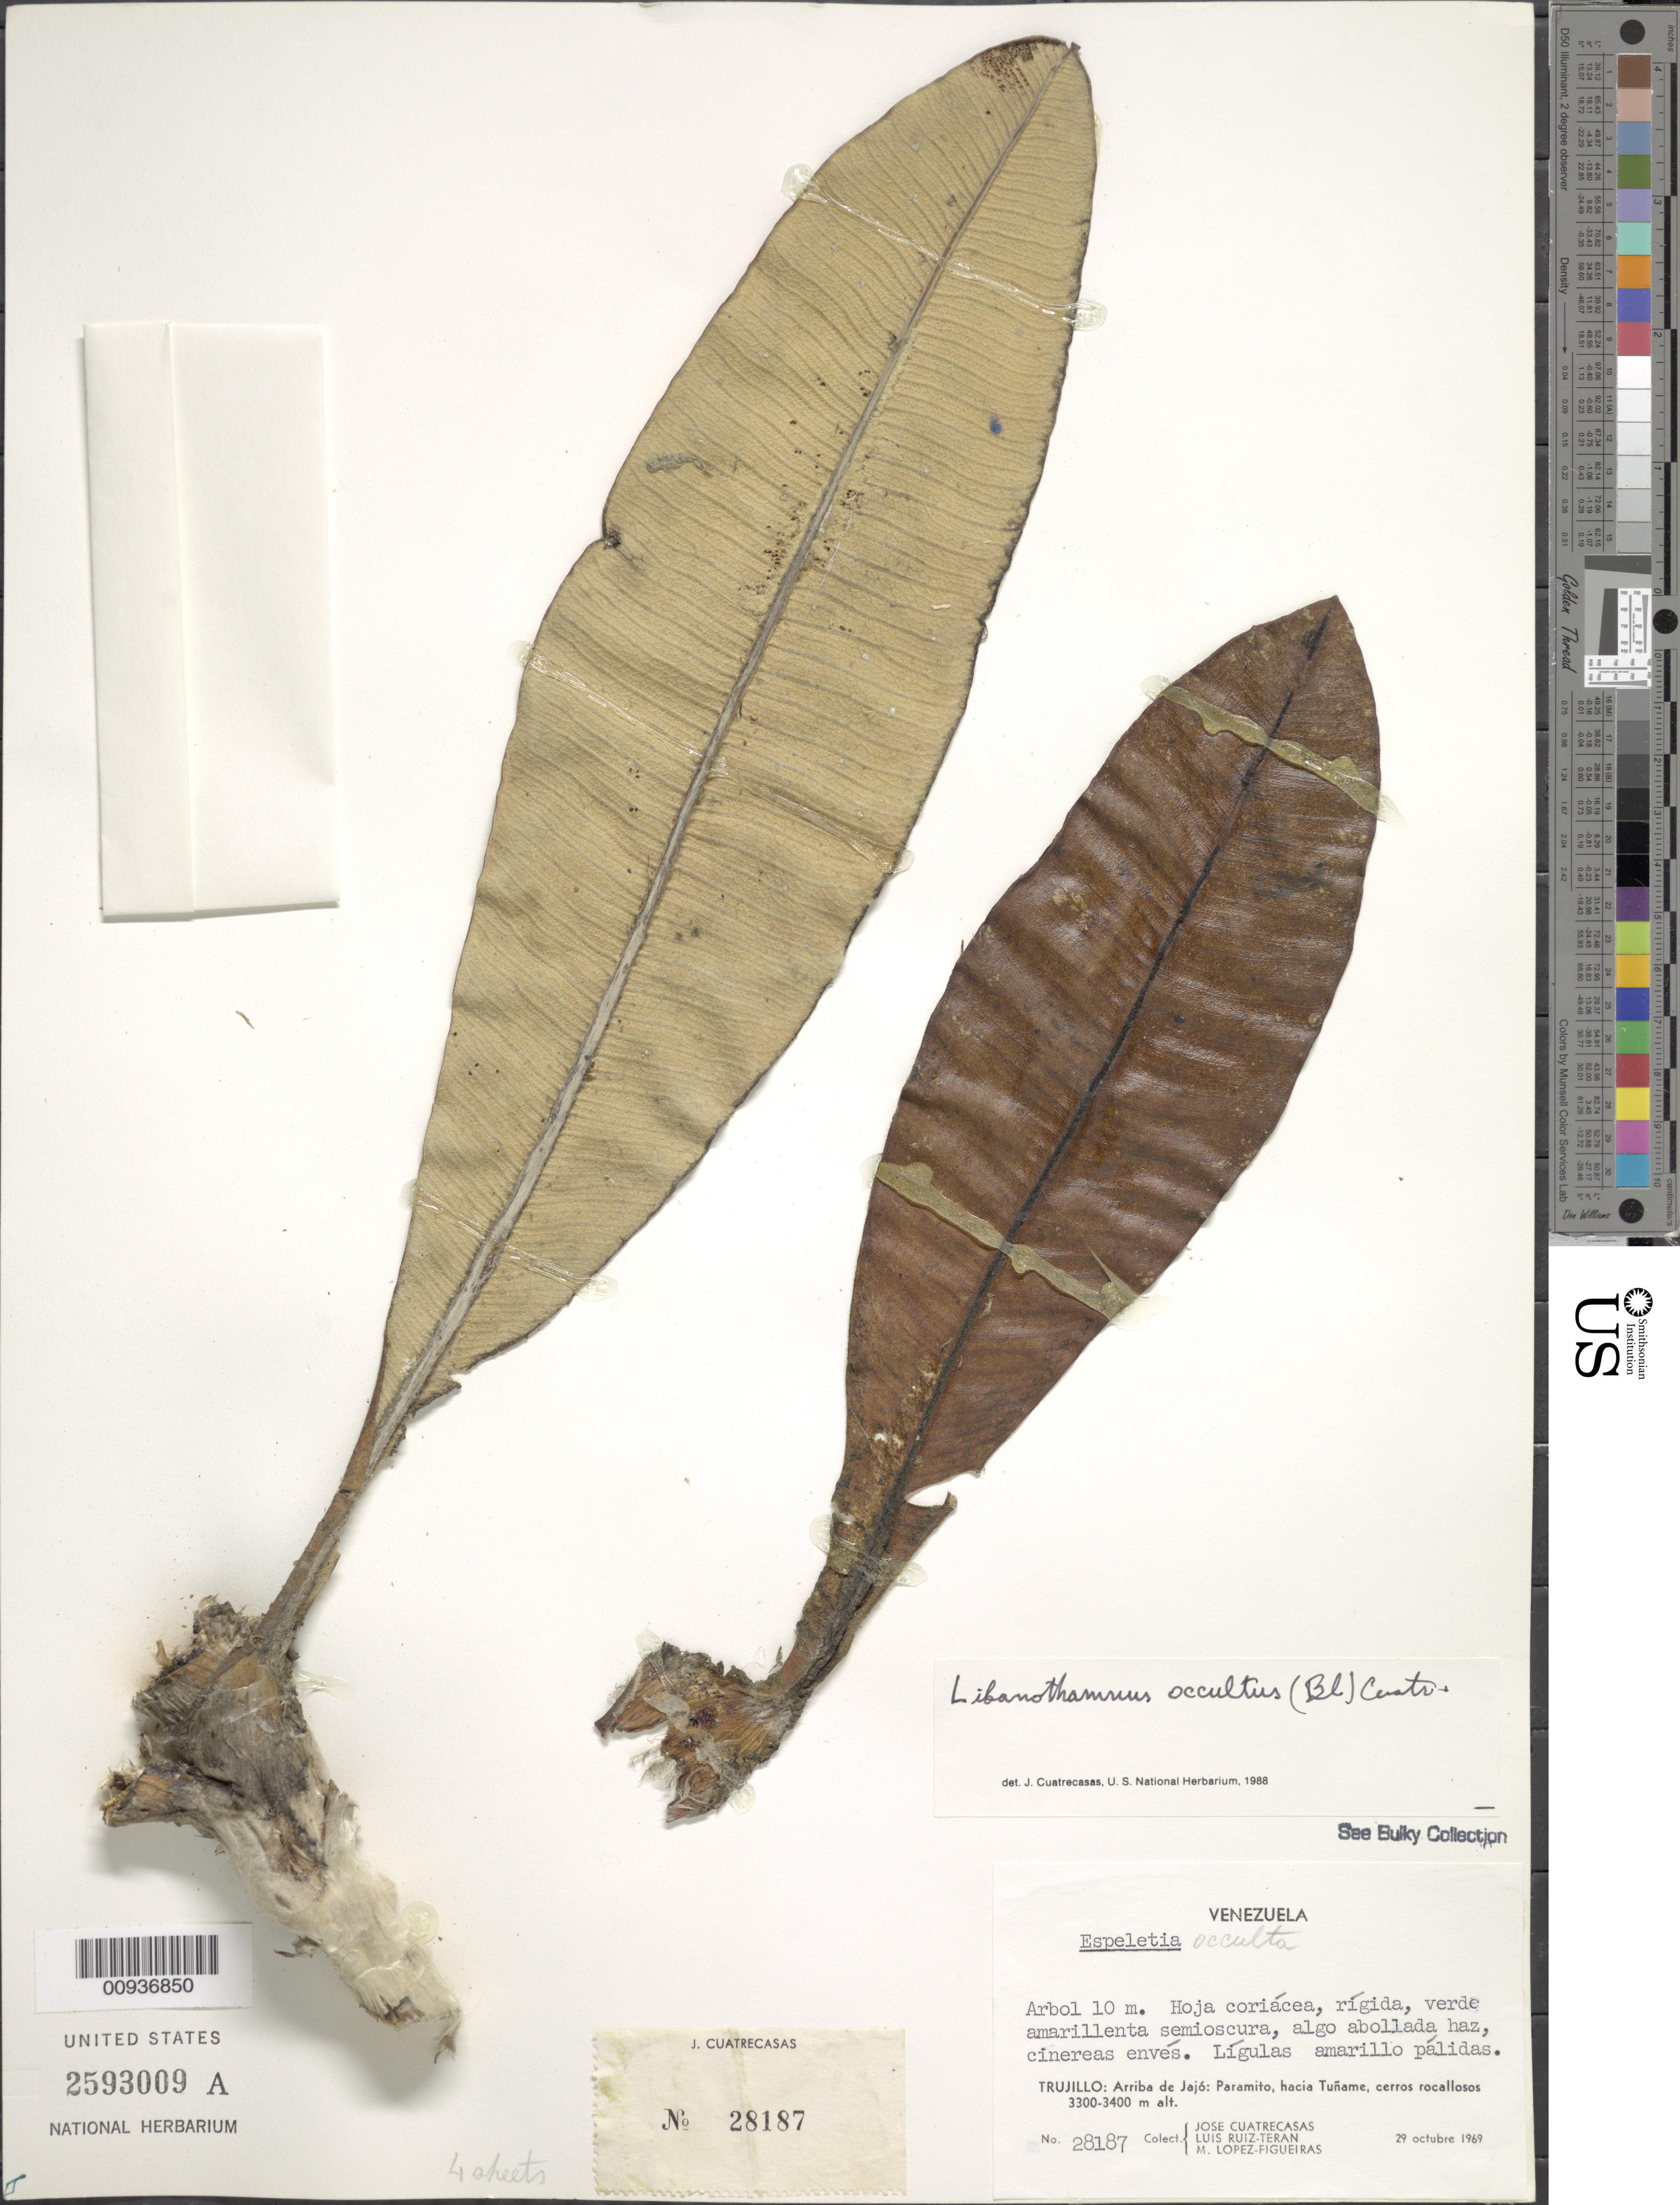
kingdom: Plantae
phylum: Tracheophyta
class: Magnoliopsida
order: Asterales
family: Asteraceae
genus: Libanothamnus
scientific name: Libanothamnus occultus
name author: (S.F. Blake) Cuatrec.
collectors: J. Cuatrecasas, L. Teran & M. López Figueiras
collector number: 28187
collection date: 1969-10-29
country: Venezuela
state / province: Trujillo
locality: Arriba de Jajo, Paramito, hacia Tuname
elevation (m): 3300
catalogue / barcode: US 2593009A